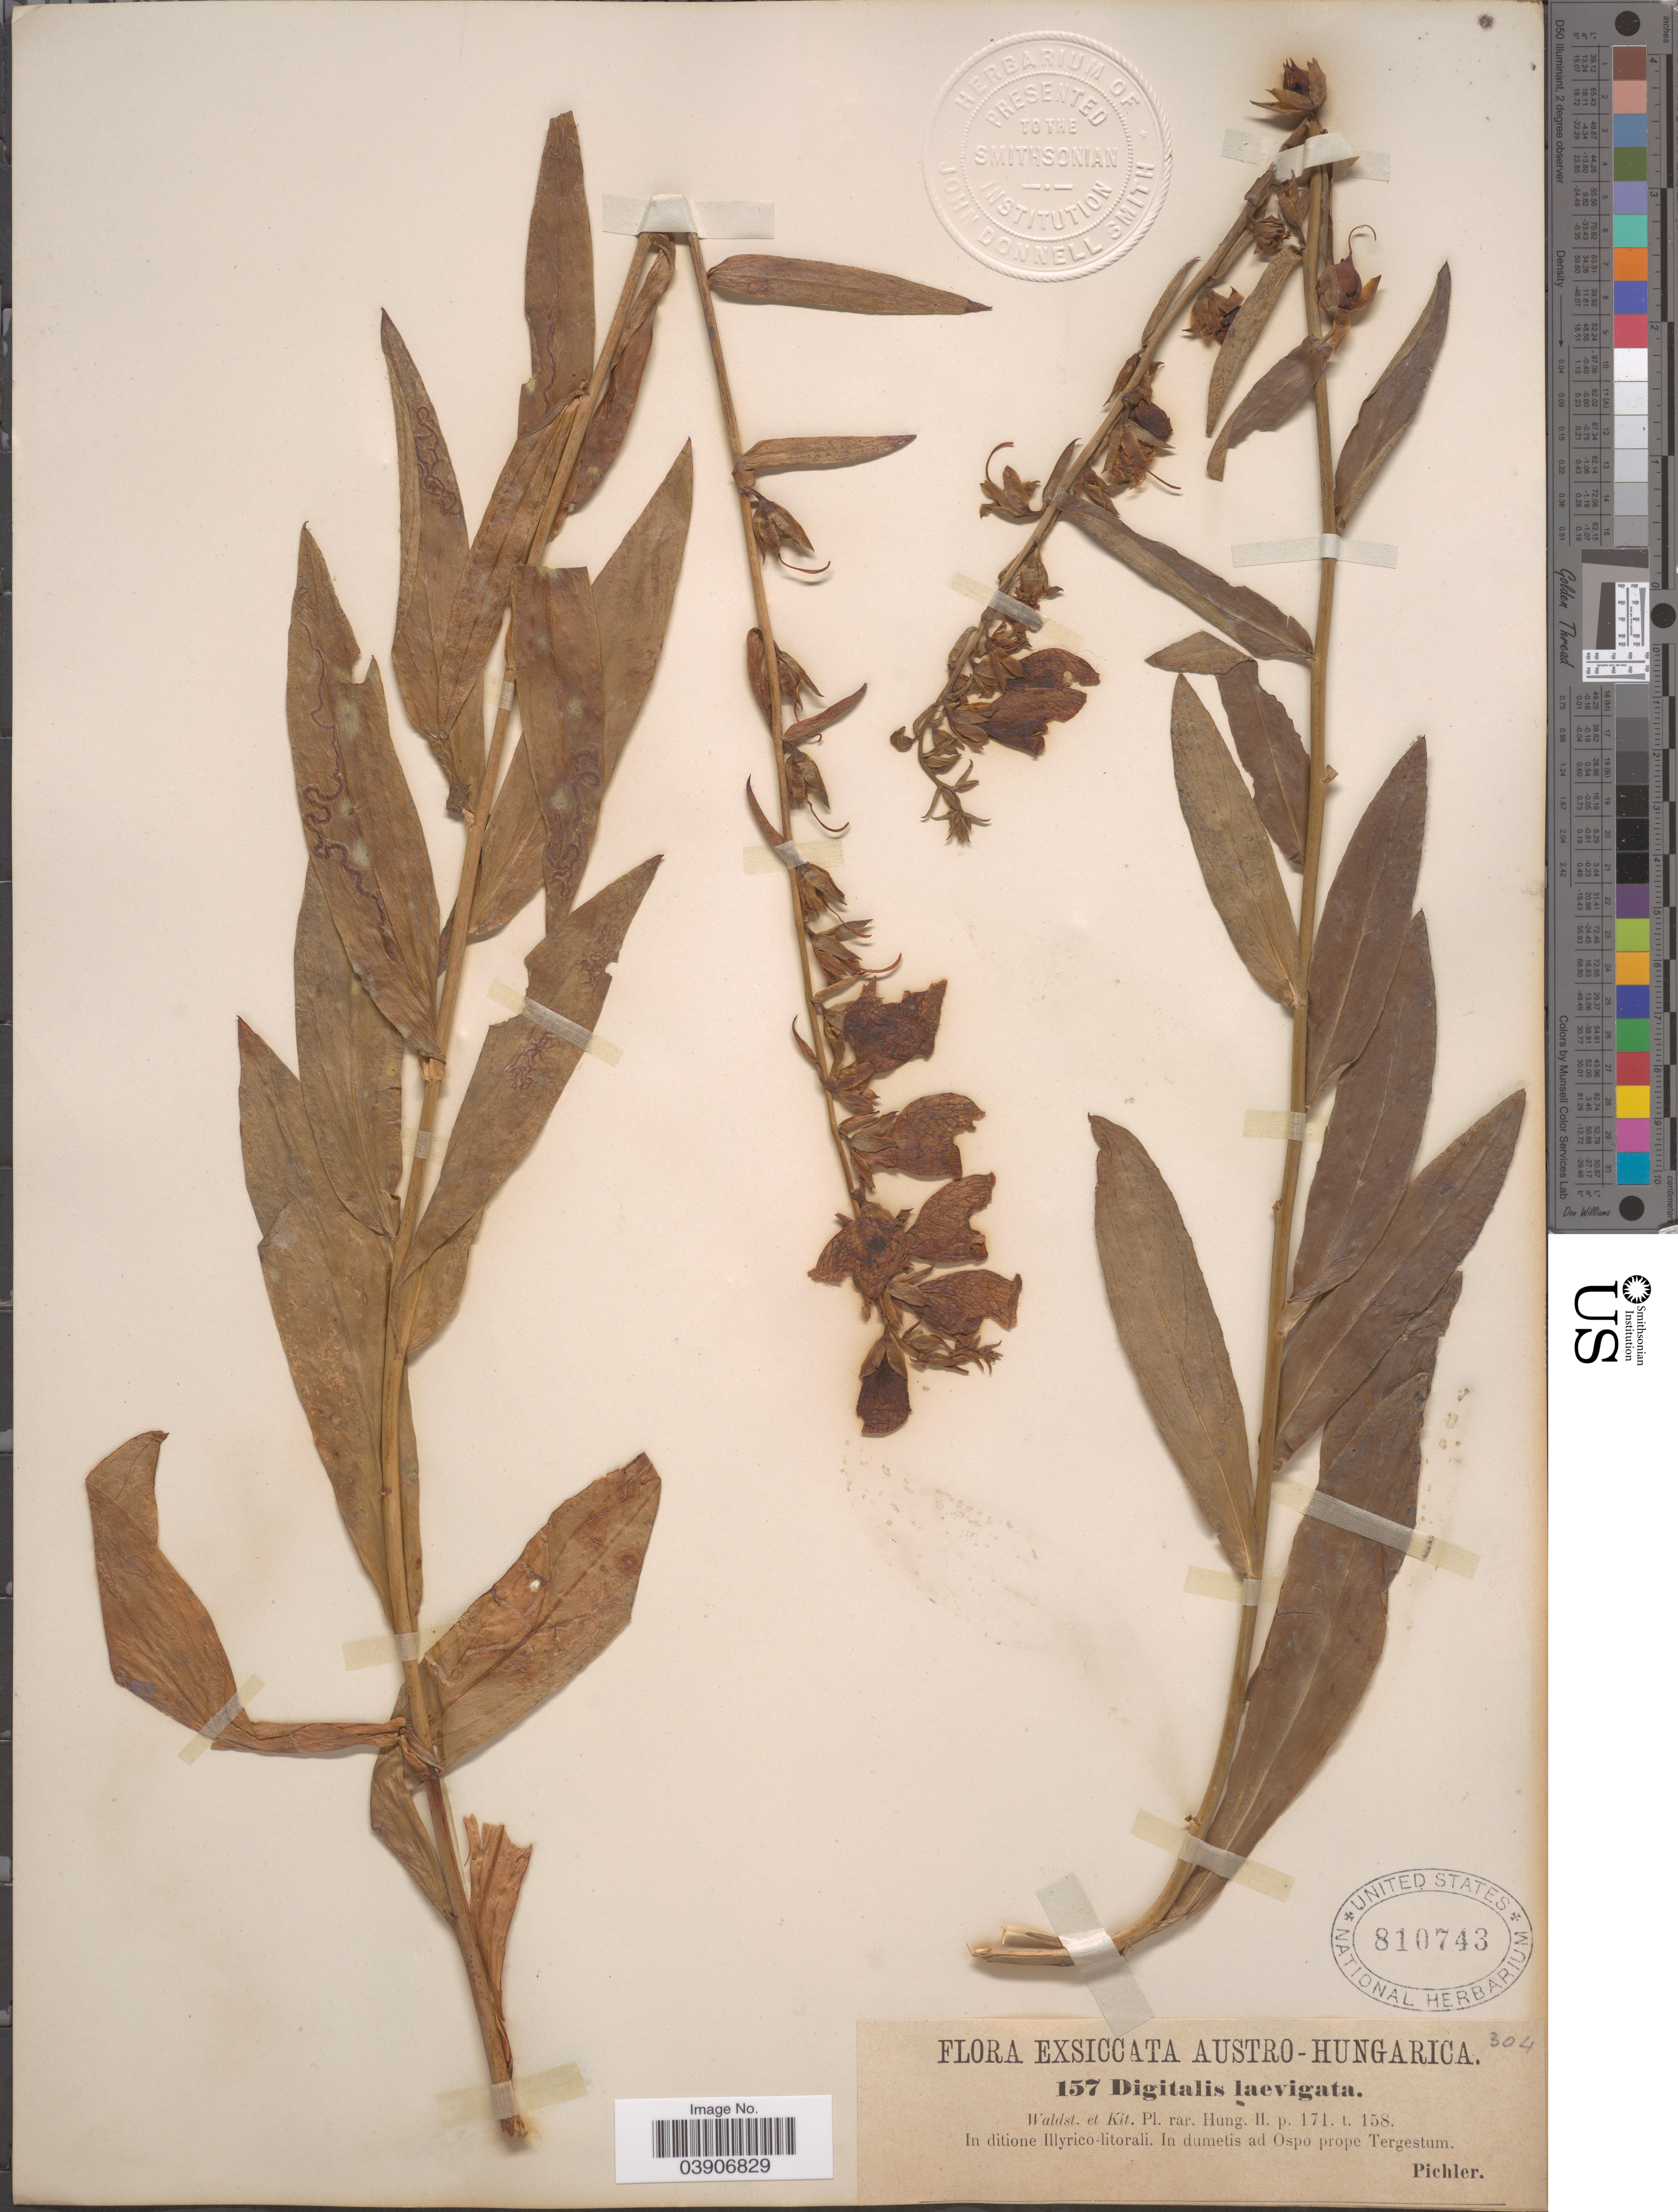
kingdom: Plantae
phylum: Tracheophyta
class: Magnoliopsida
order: Lamiales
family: Plantaginaceae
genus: Digitalis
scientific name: Digitalis laevigata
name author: Waldst. & Kit.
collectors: Pichler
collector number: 157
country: Italy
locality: Austro-Hungarica. In ditione Illyrico-litorali. In dumetis ad Ospo prope Tergestum.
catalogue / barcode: US 810743